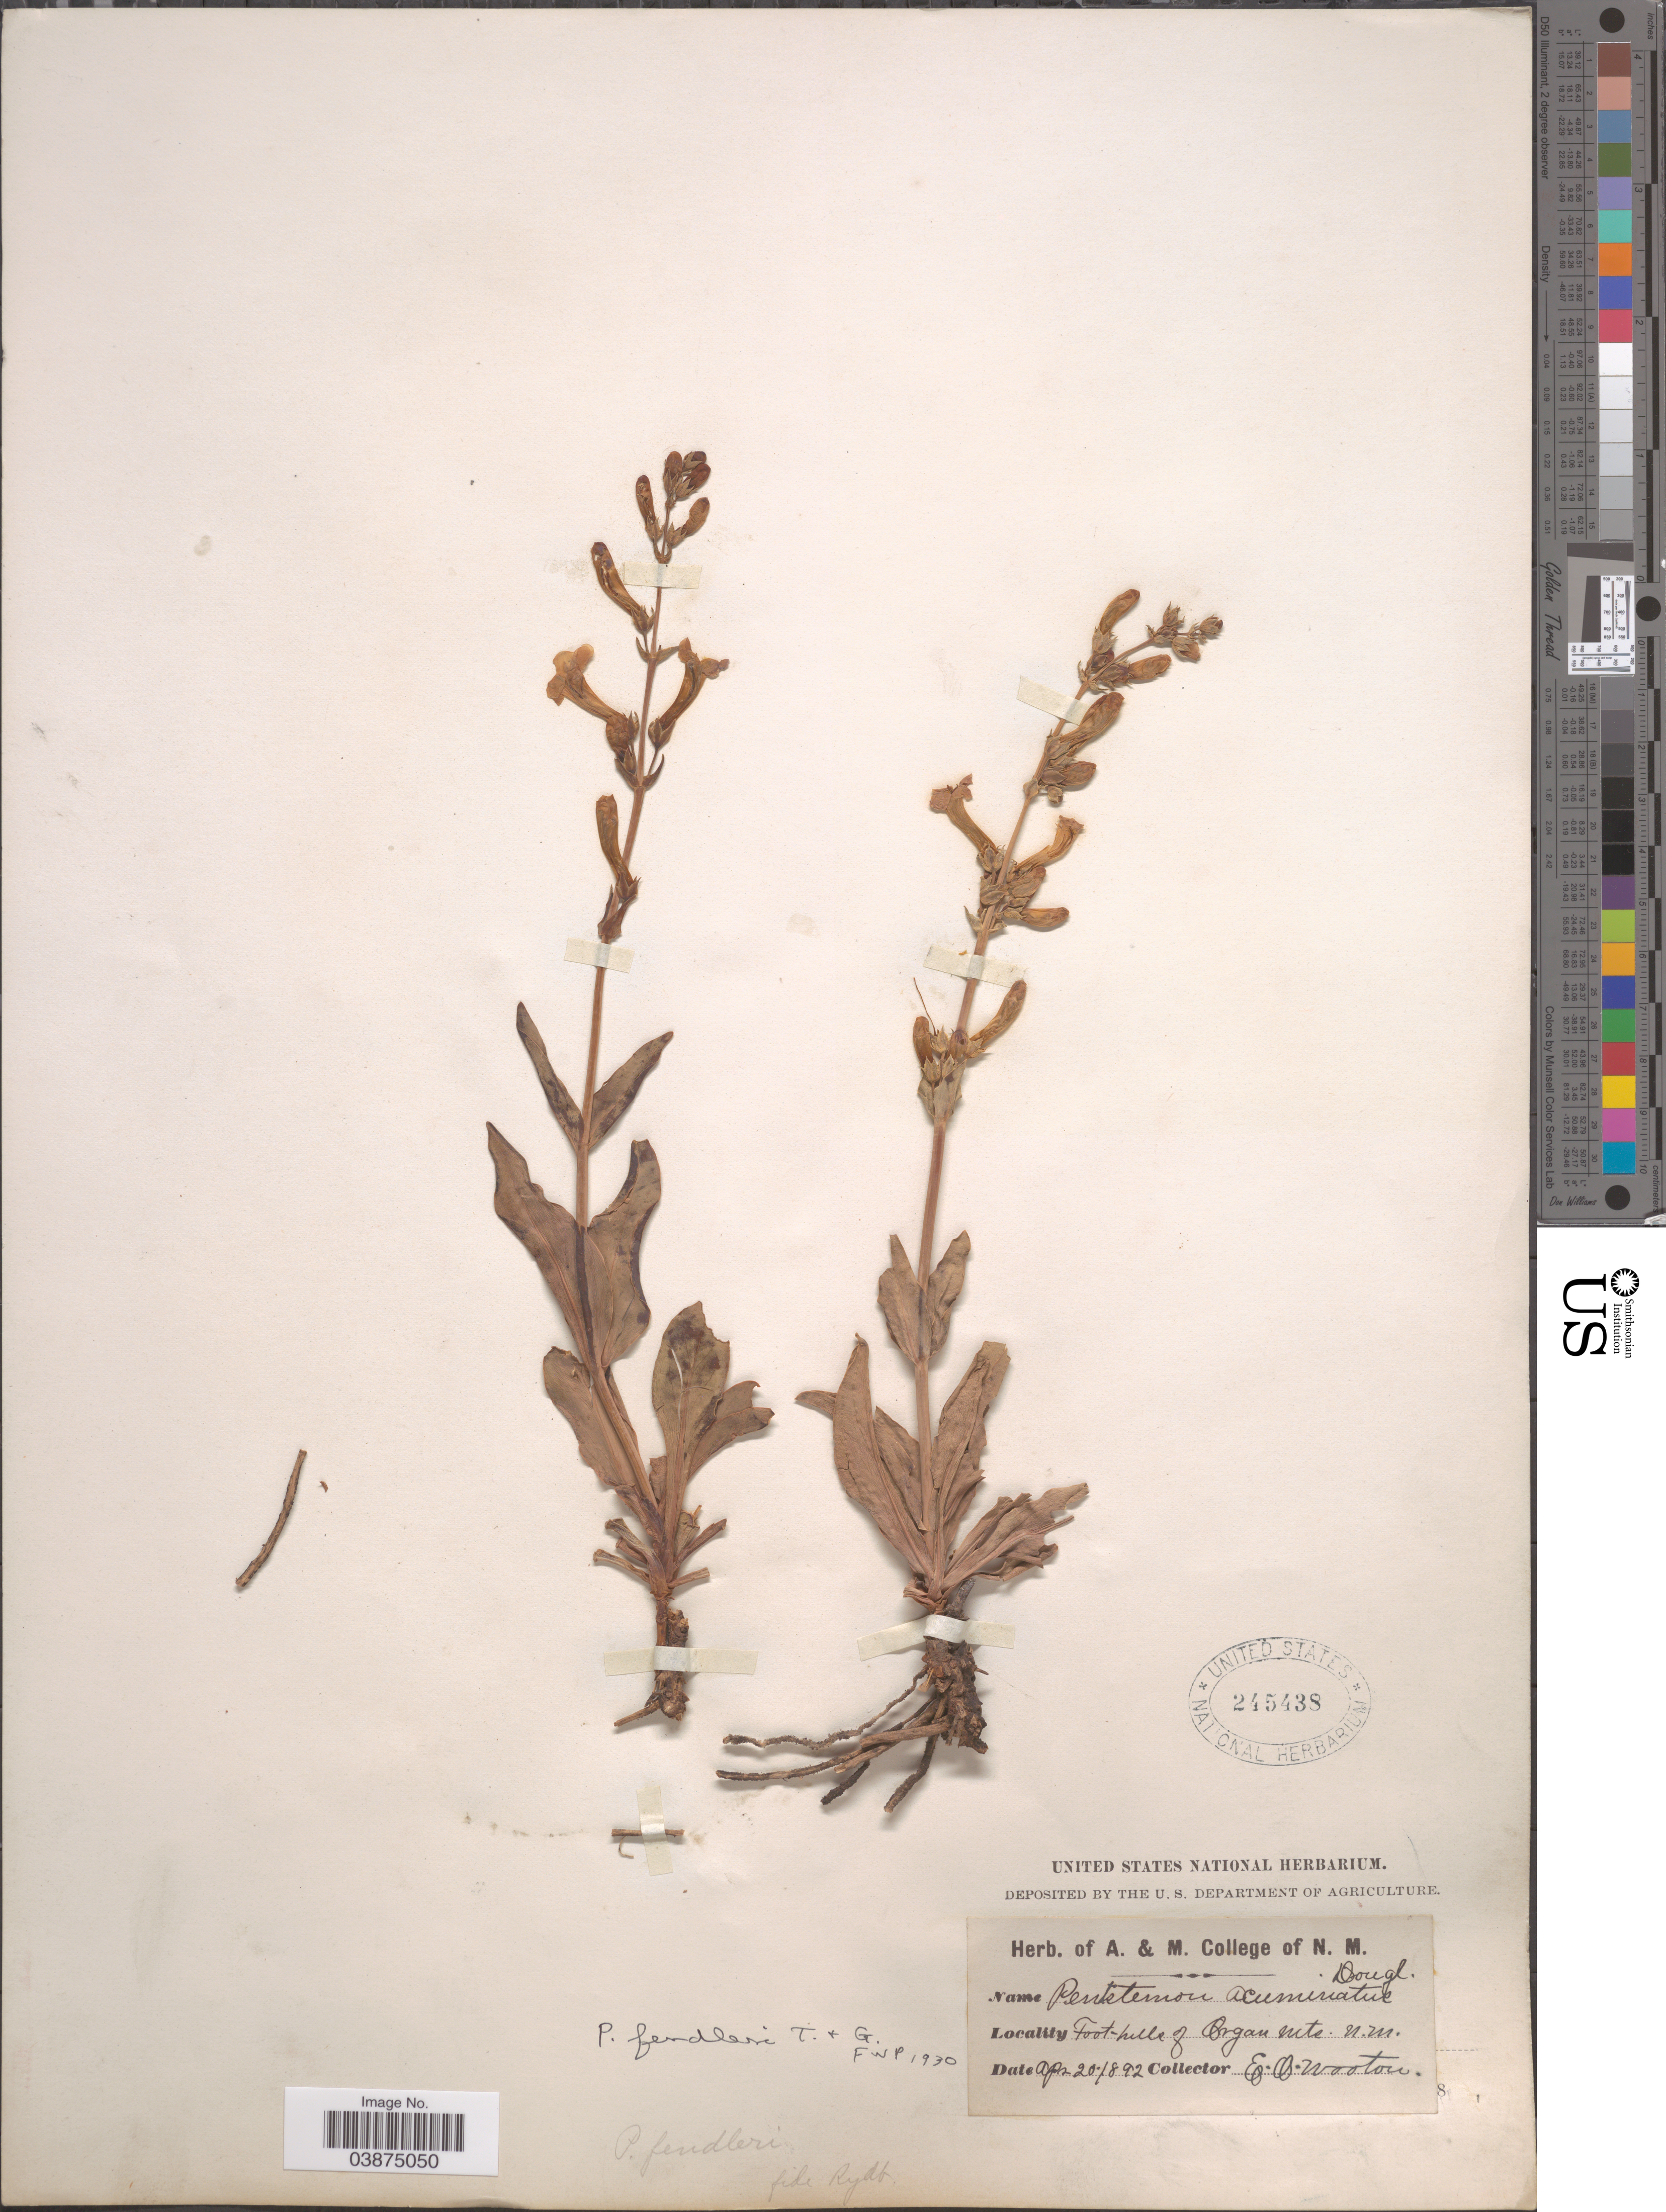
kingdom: Plantae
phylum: Tracheophyta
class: Magnoliopsida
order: Lamiales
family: Plantaginaceae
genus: Penstemon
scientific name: Penstemon fendleri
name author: Torr. & A. Gray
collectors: E. O. Wooton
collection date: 1892-04-20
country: United States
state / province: New Mexico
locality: Foot-hills of Organ Mts.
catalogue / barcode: US 245438